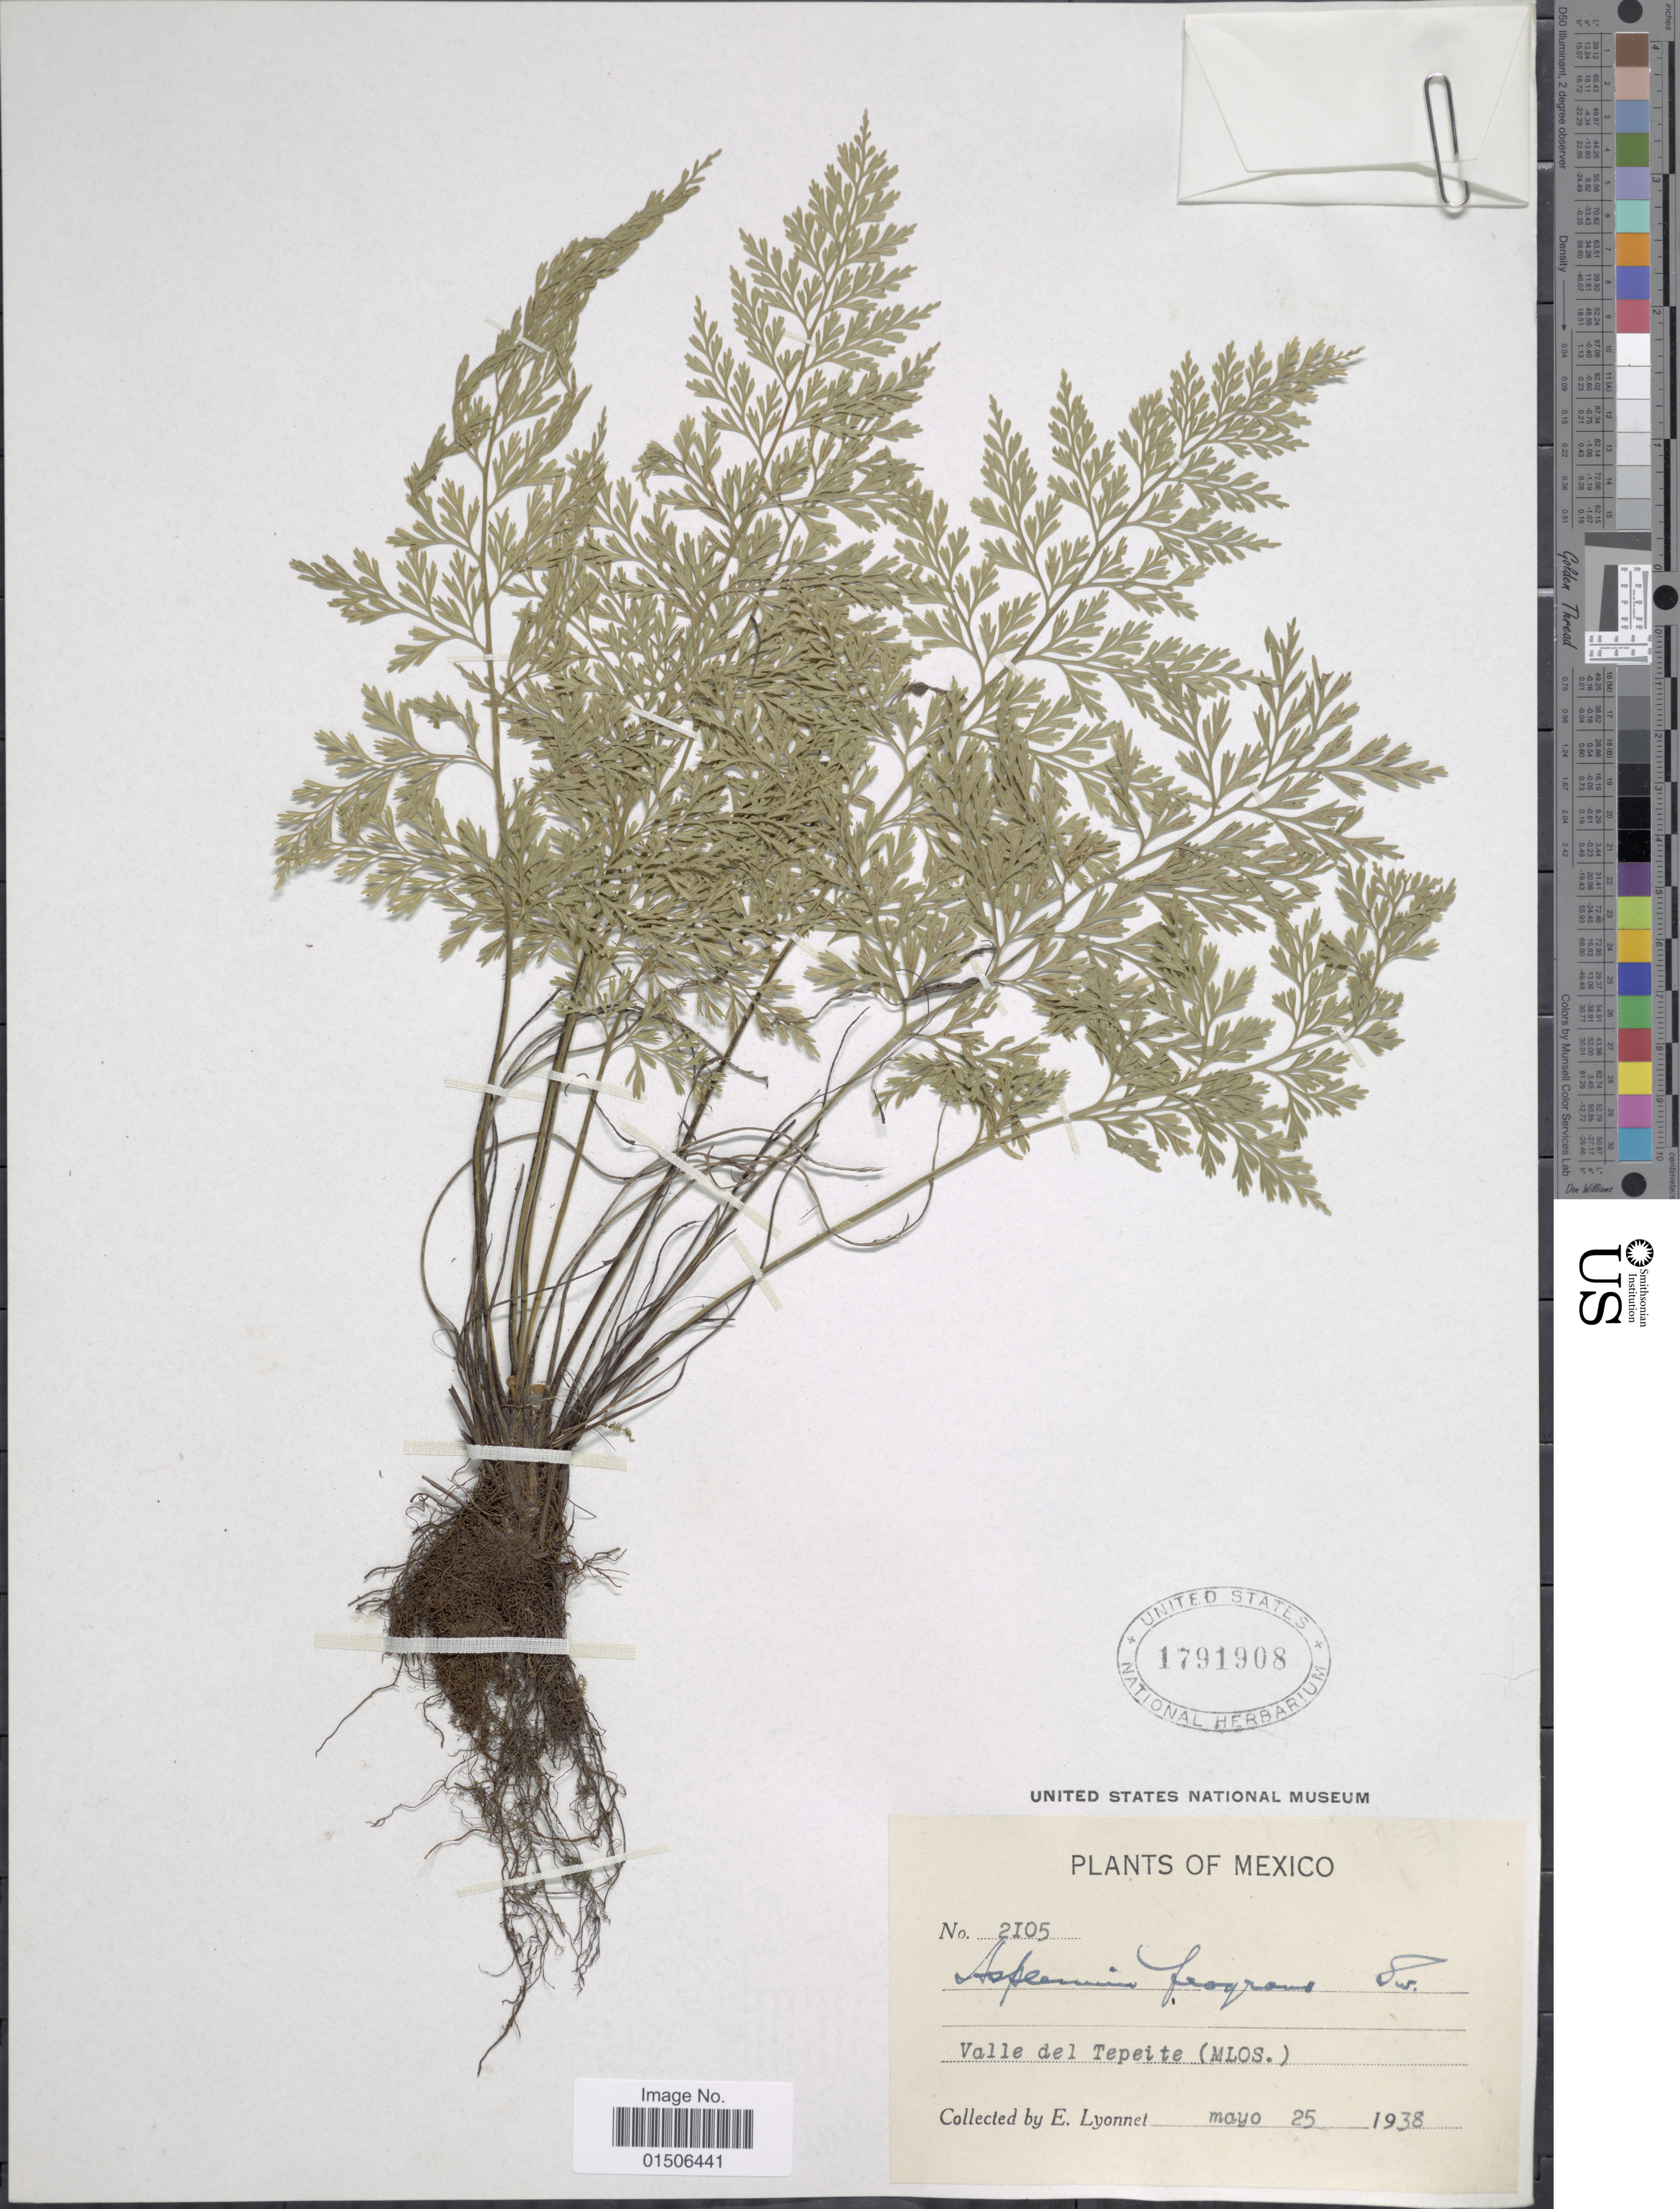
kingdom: Plantae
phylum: Tracheophyta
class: Polypodiopsida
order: Polypodiales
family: Aspleniaceae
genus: Asplenium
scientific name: Asplenium fragrans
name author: Sw.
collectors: E. Lyonnet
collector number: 2105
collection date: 1938-05-25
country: Mexico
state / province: Morelos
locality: Valle del Tepeite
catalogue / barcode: US 1791908